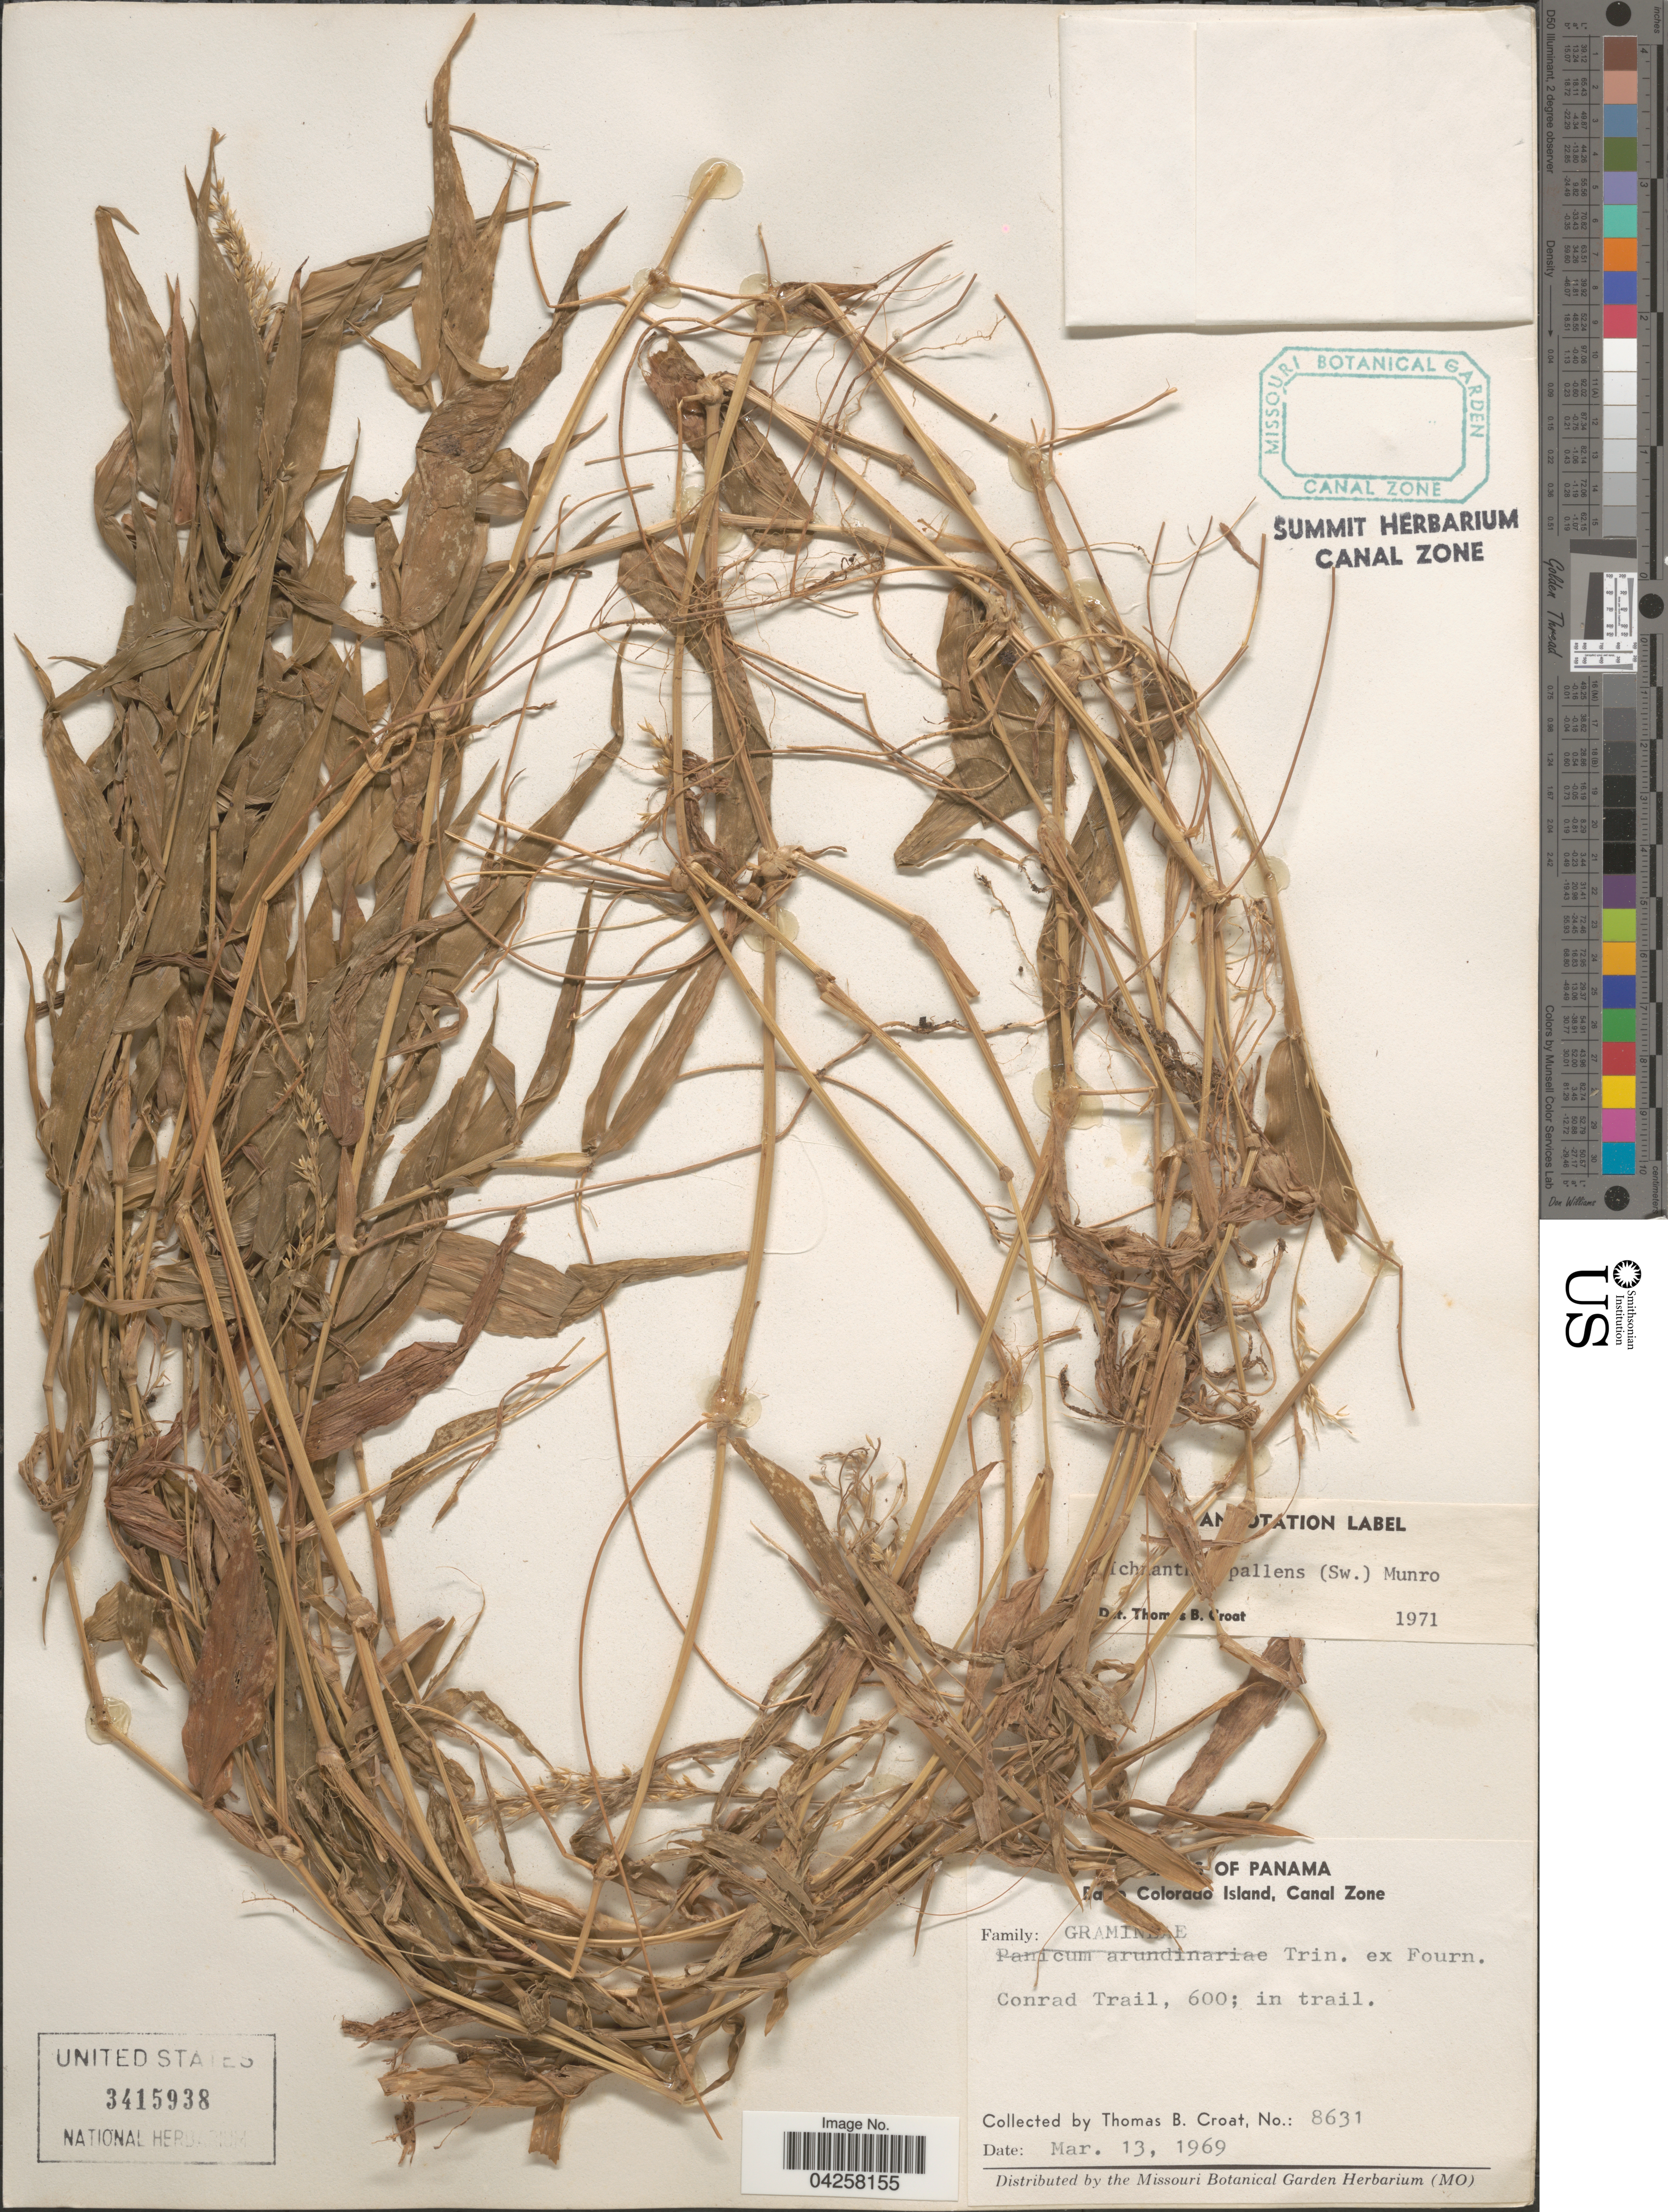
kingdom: Plantae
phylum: Tracheophyta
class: Liliopsida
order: Poales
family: Poaceae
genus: Ichnanthus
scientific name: Ichnanthus pallens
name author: (Sw.) Munro ex Benth.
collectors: T. B. Croat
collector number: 8631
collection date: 1969-03-13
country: Panama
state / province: Panamá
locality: Barro Colorado Island, Canal Zone. Conrad Trail, 600 [unsure placement]; in trail.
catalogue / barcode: US 3415938